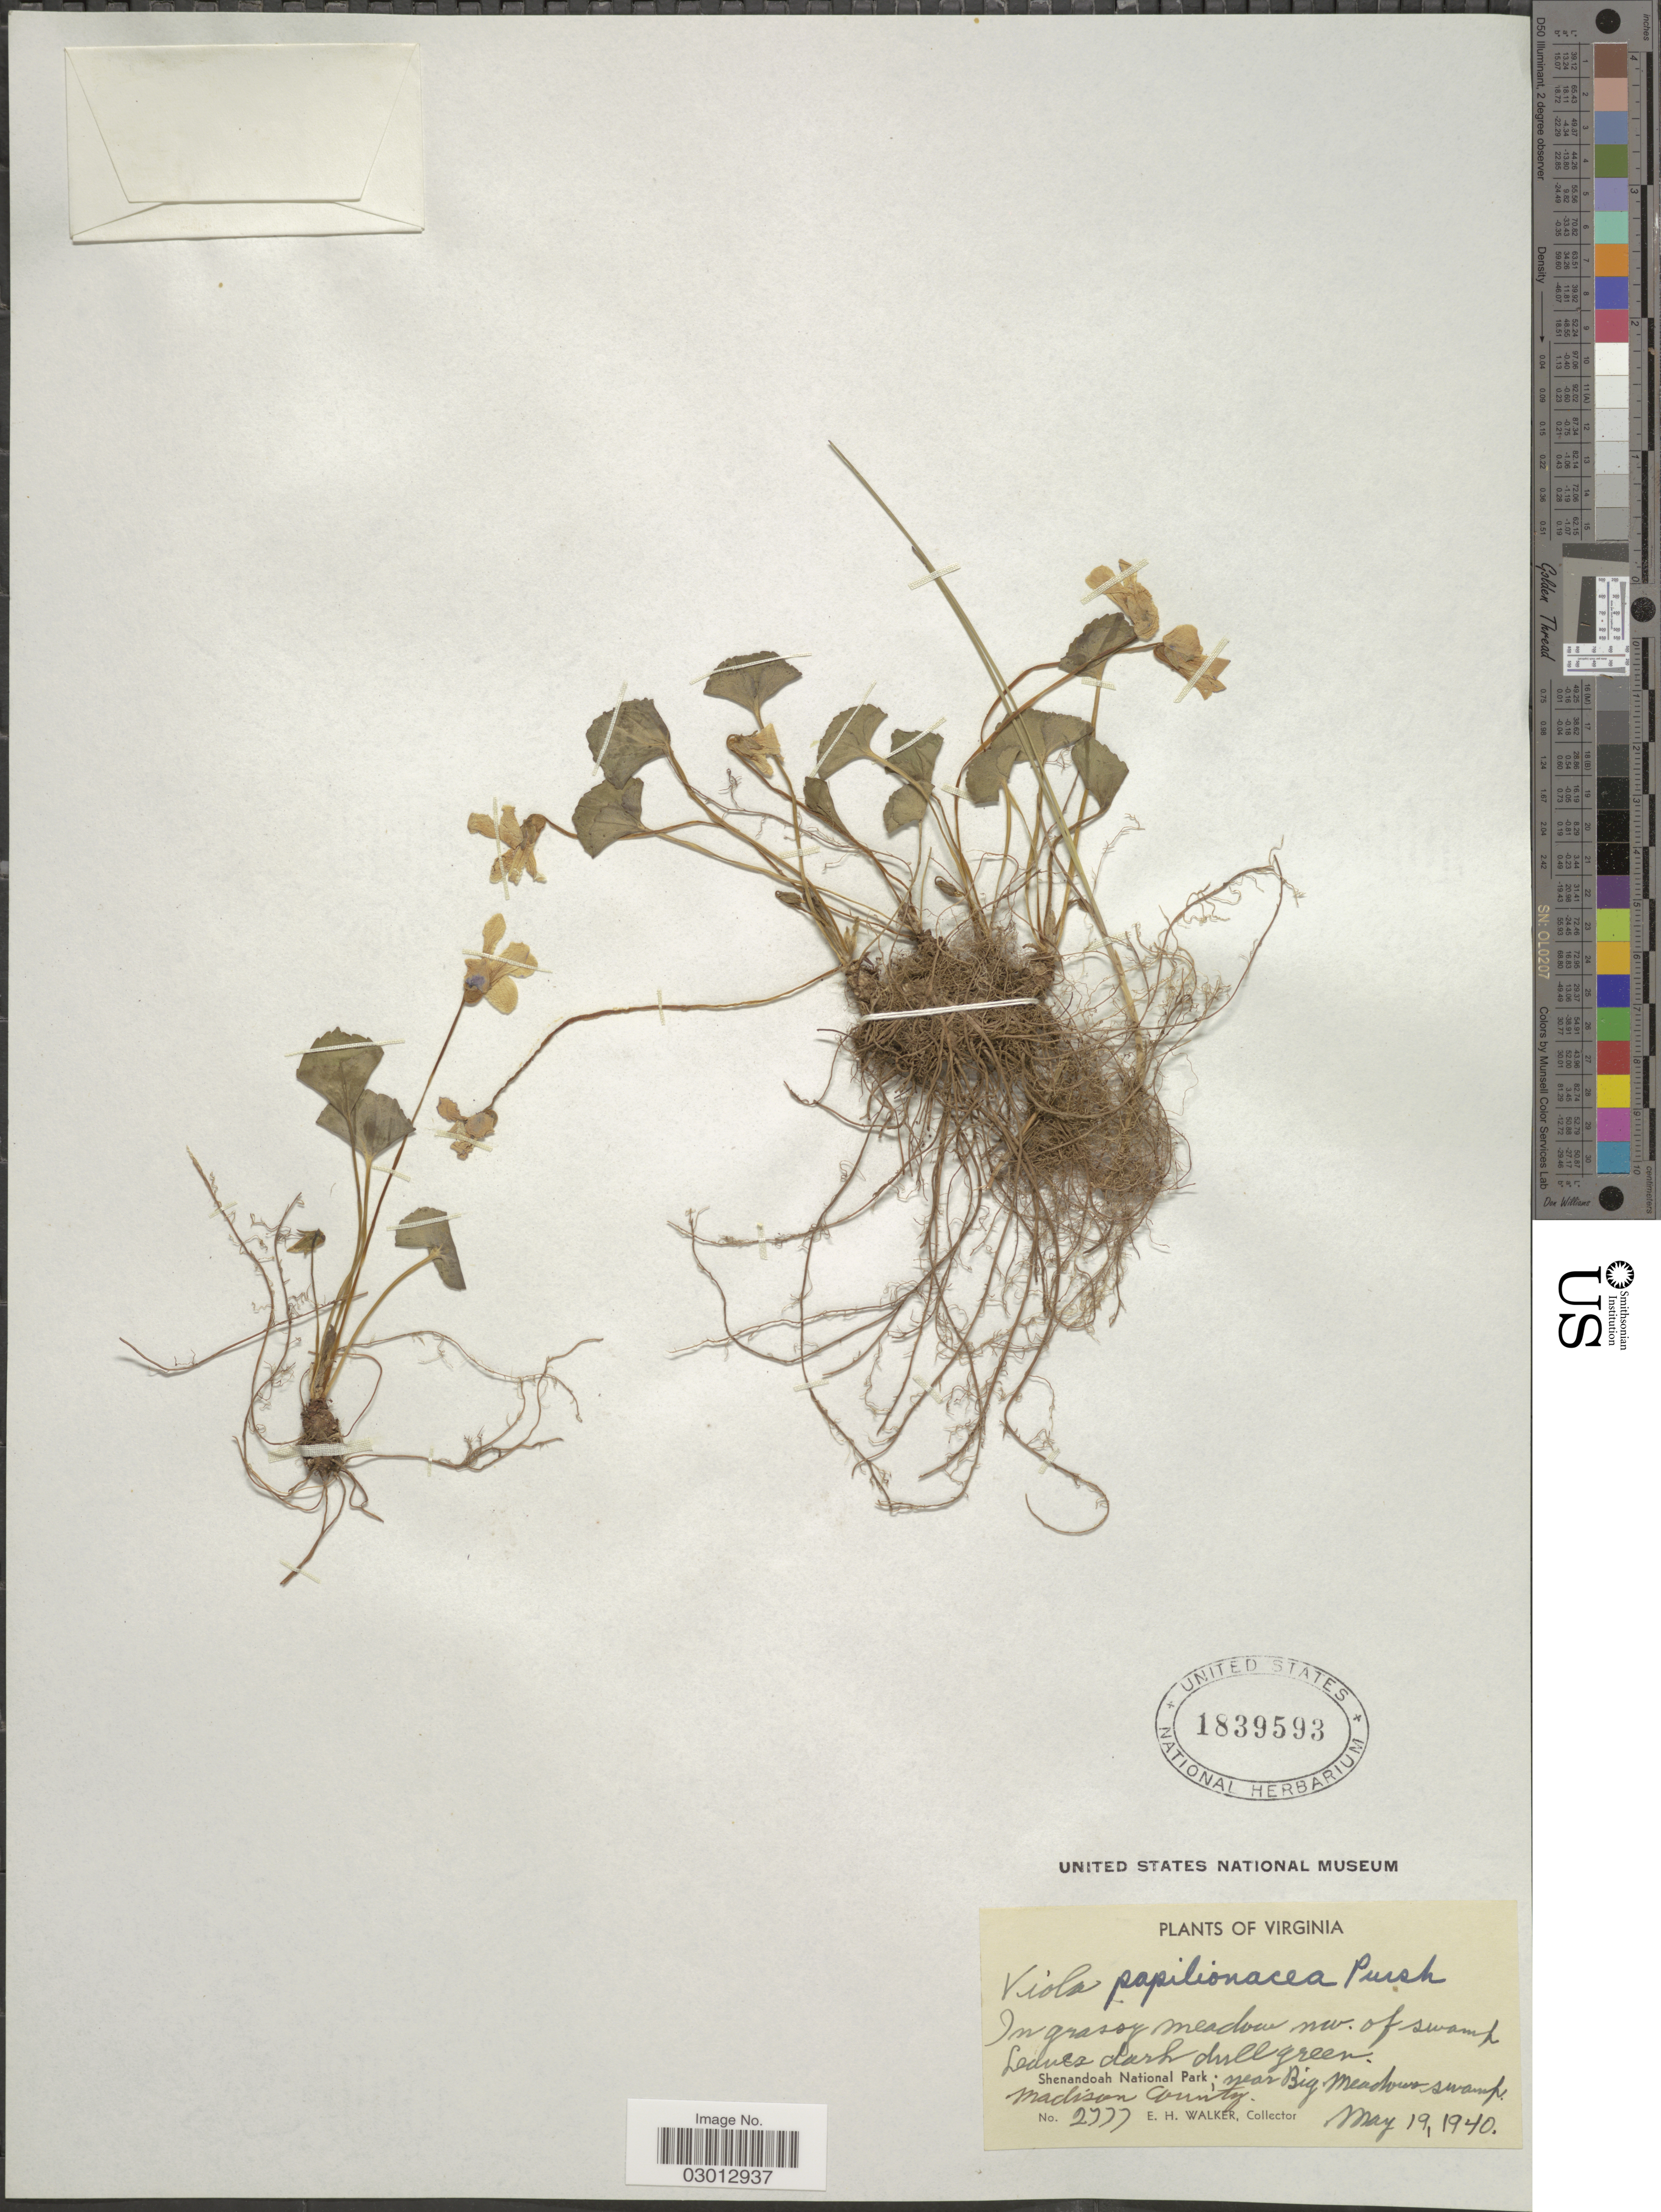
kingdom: Plantae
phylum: Tracheophyta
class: Magnoliopsida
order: Malpighiales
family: Violaceae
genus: Viola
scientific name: Viola papilionacea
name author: Pursh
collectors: E. H. Walker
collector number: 2777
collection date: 1940-05-19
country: United States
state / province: Virginia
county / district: Madison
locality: In grassy meadow nw. of swamp. Shenandoah National Park; near Big Meadows swamp. Madison County.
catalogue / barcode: US 1839593